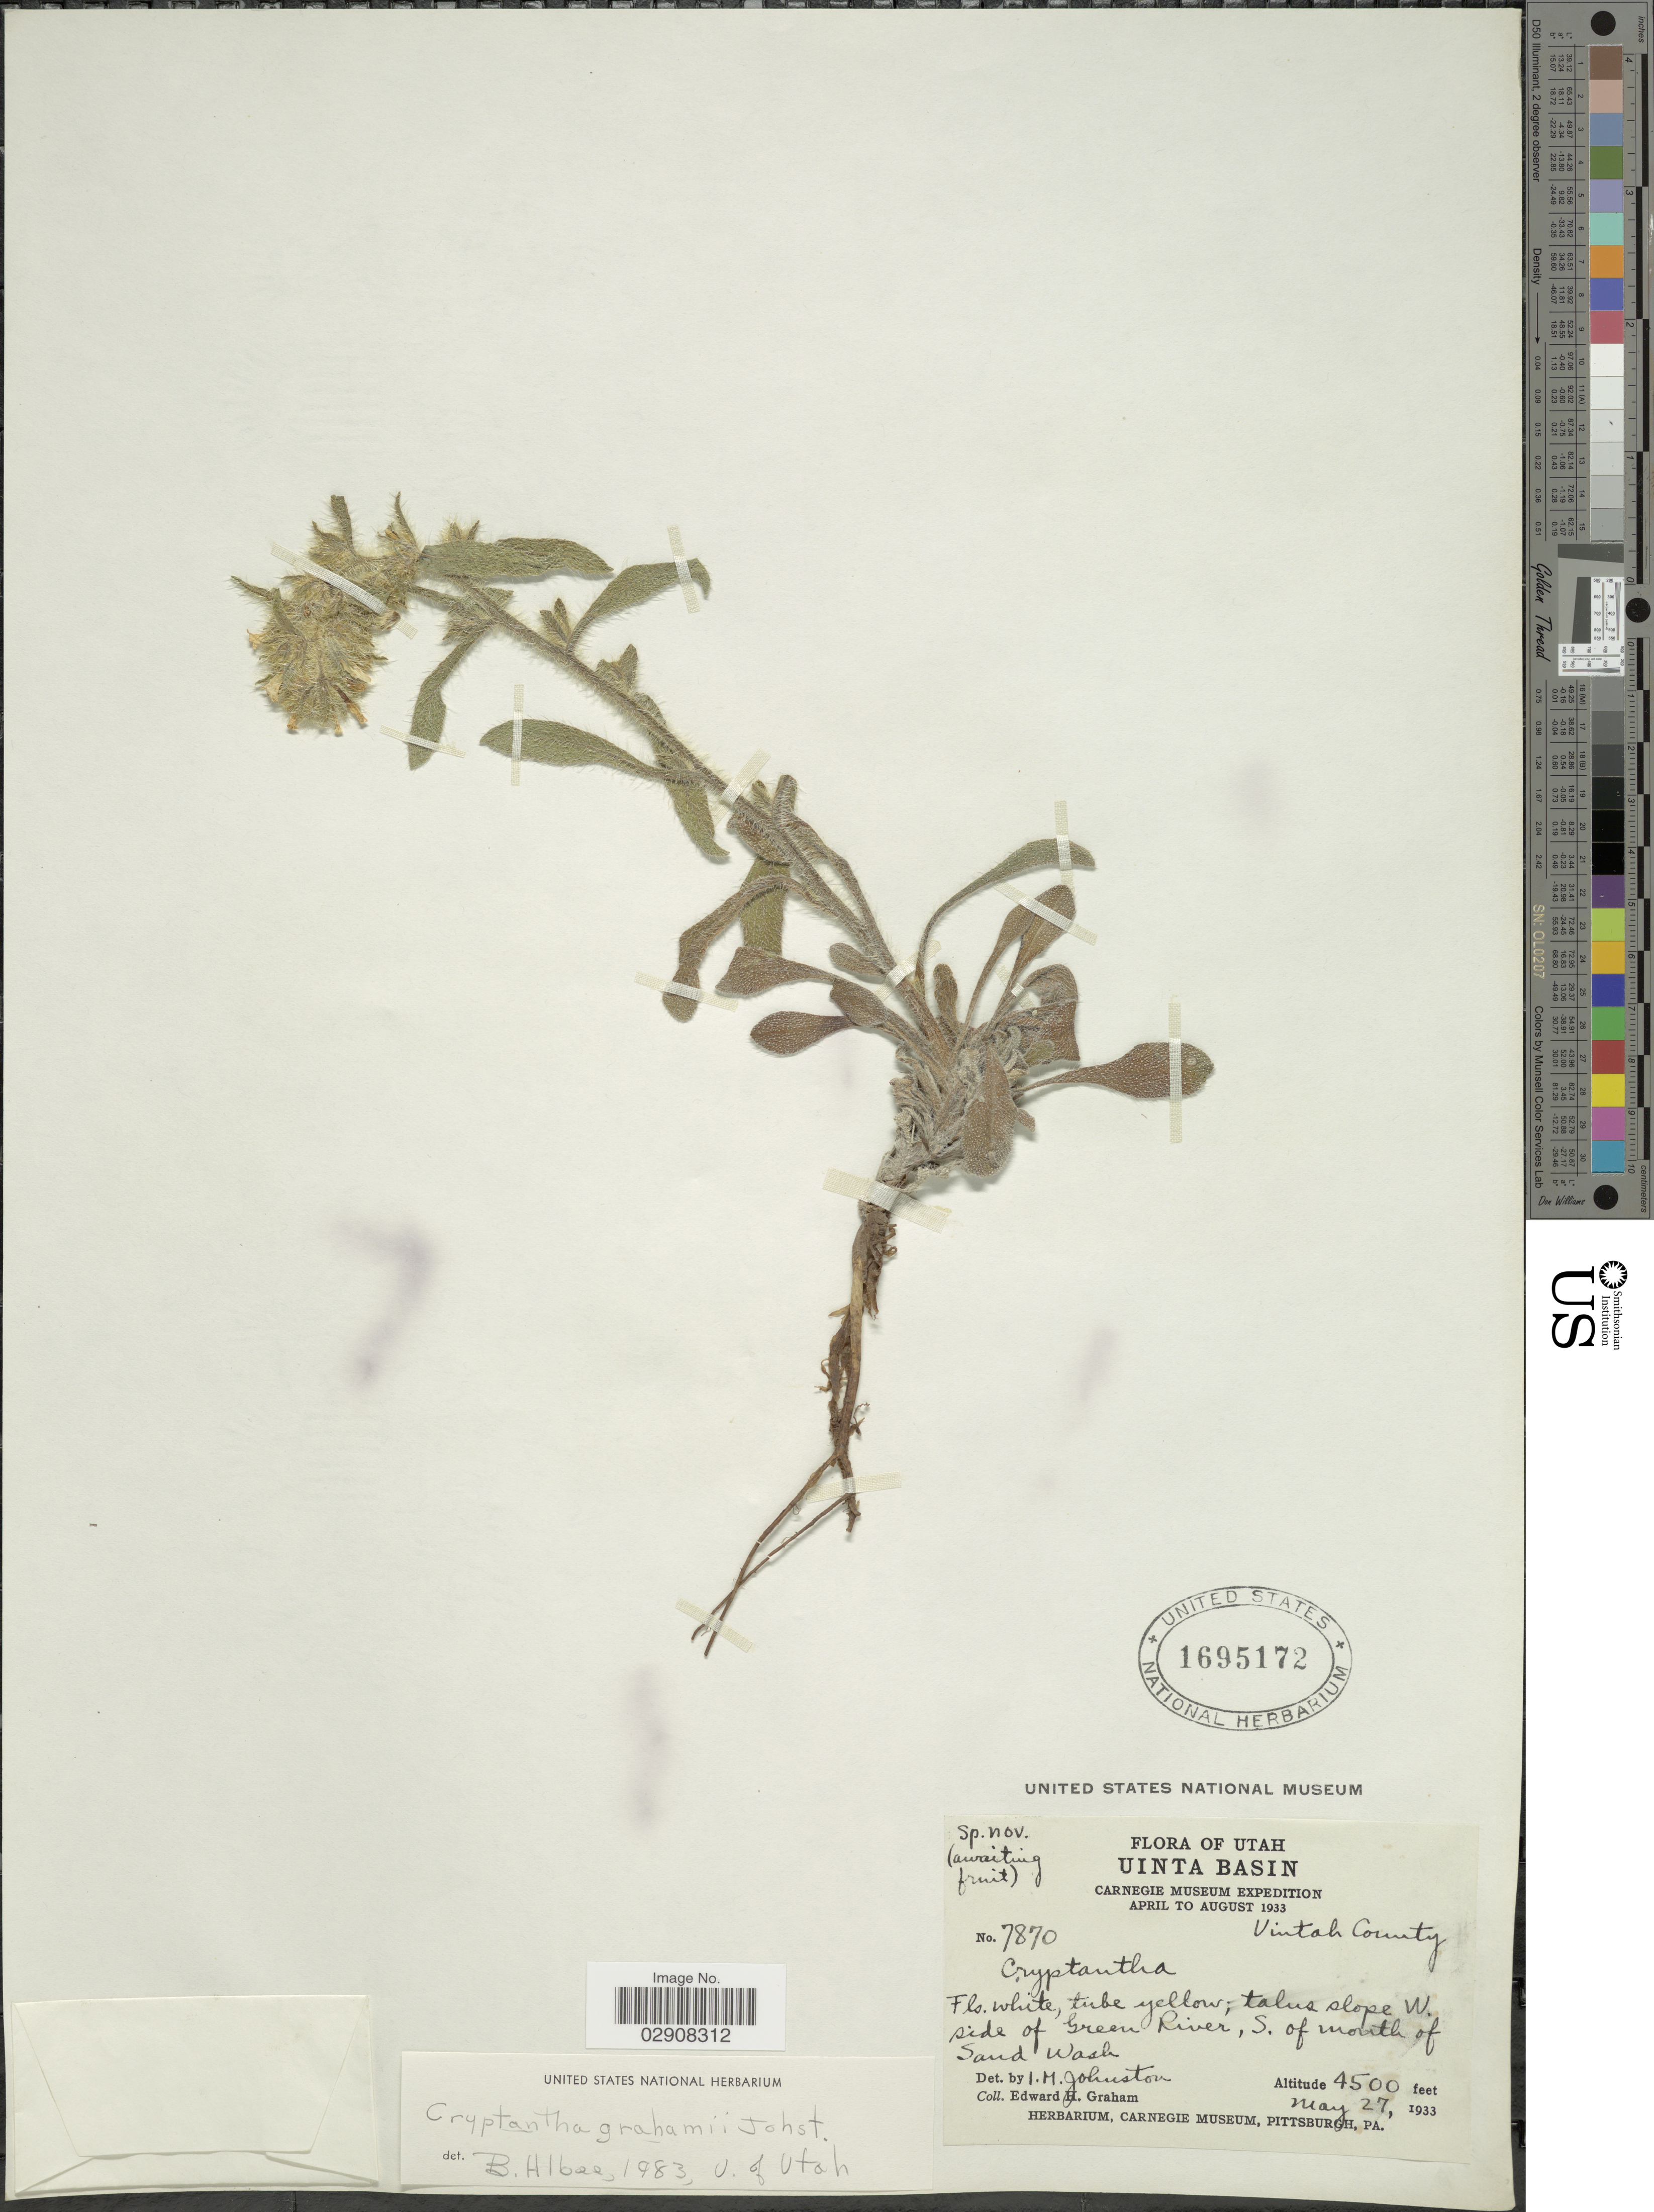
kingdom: Plantae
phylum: Tracheophyta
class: Magnoliopsida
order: Boraginales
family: Boraginaceae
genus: Cryptantha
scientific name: Cryptantha muriculata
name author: (A. DC.) Greene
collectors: E. H. Graham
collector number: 7870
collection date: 1933-05-27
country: United States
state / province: Utah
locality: Uinta Basin. Talus slope W. side of Green River, S. of mouth of Sand Wash.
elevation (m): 1372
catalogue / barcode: US 1695172